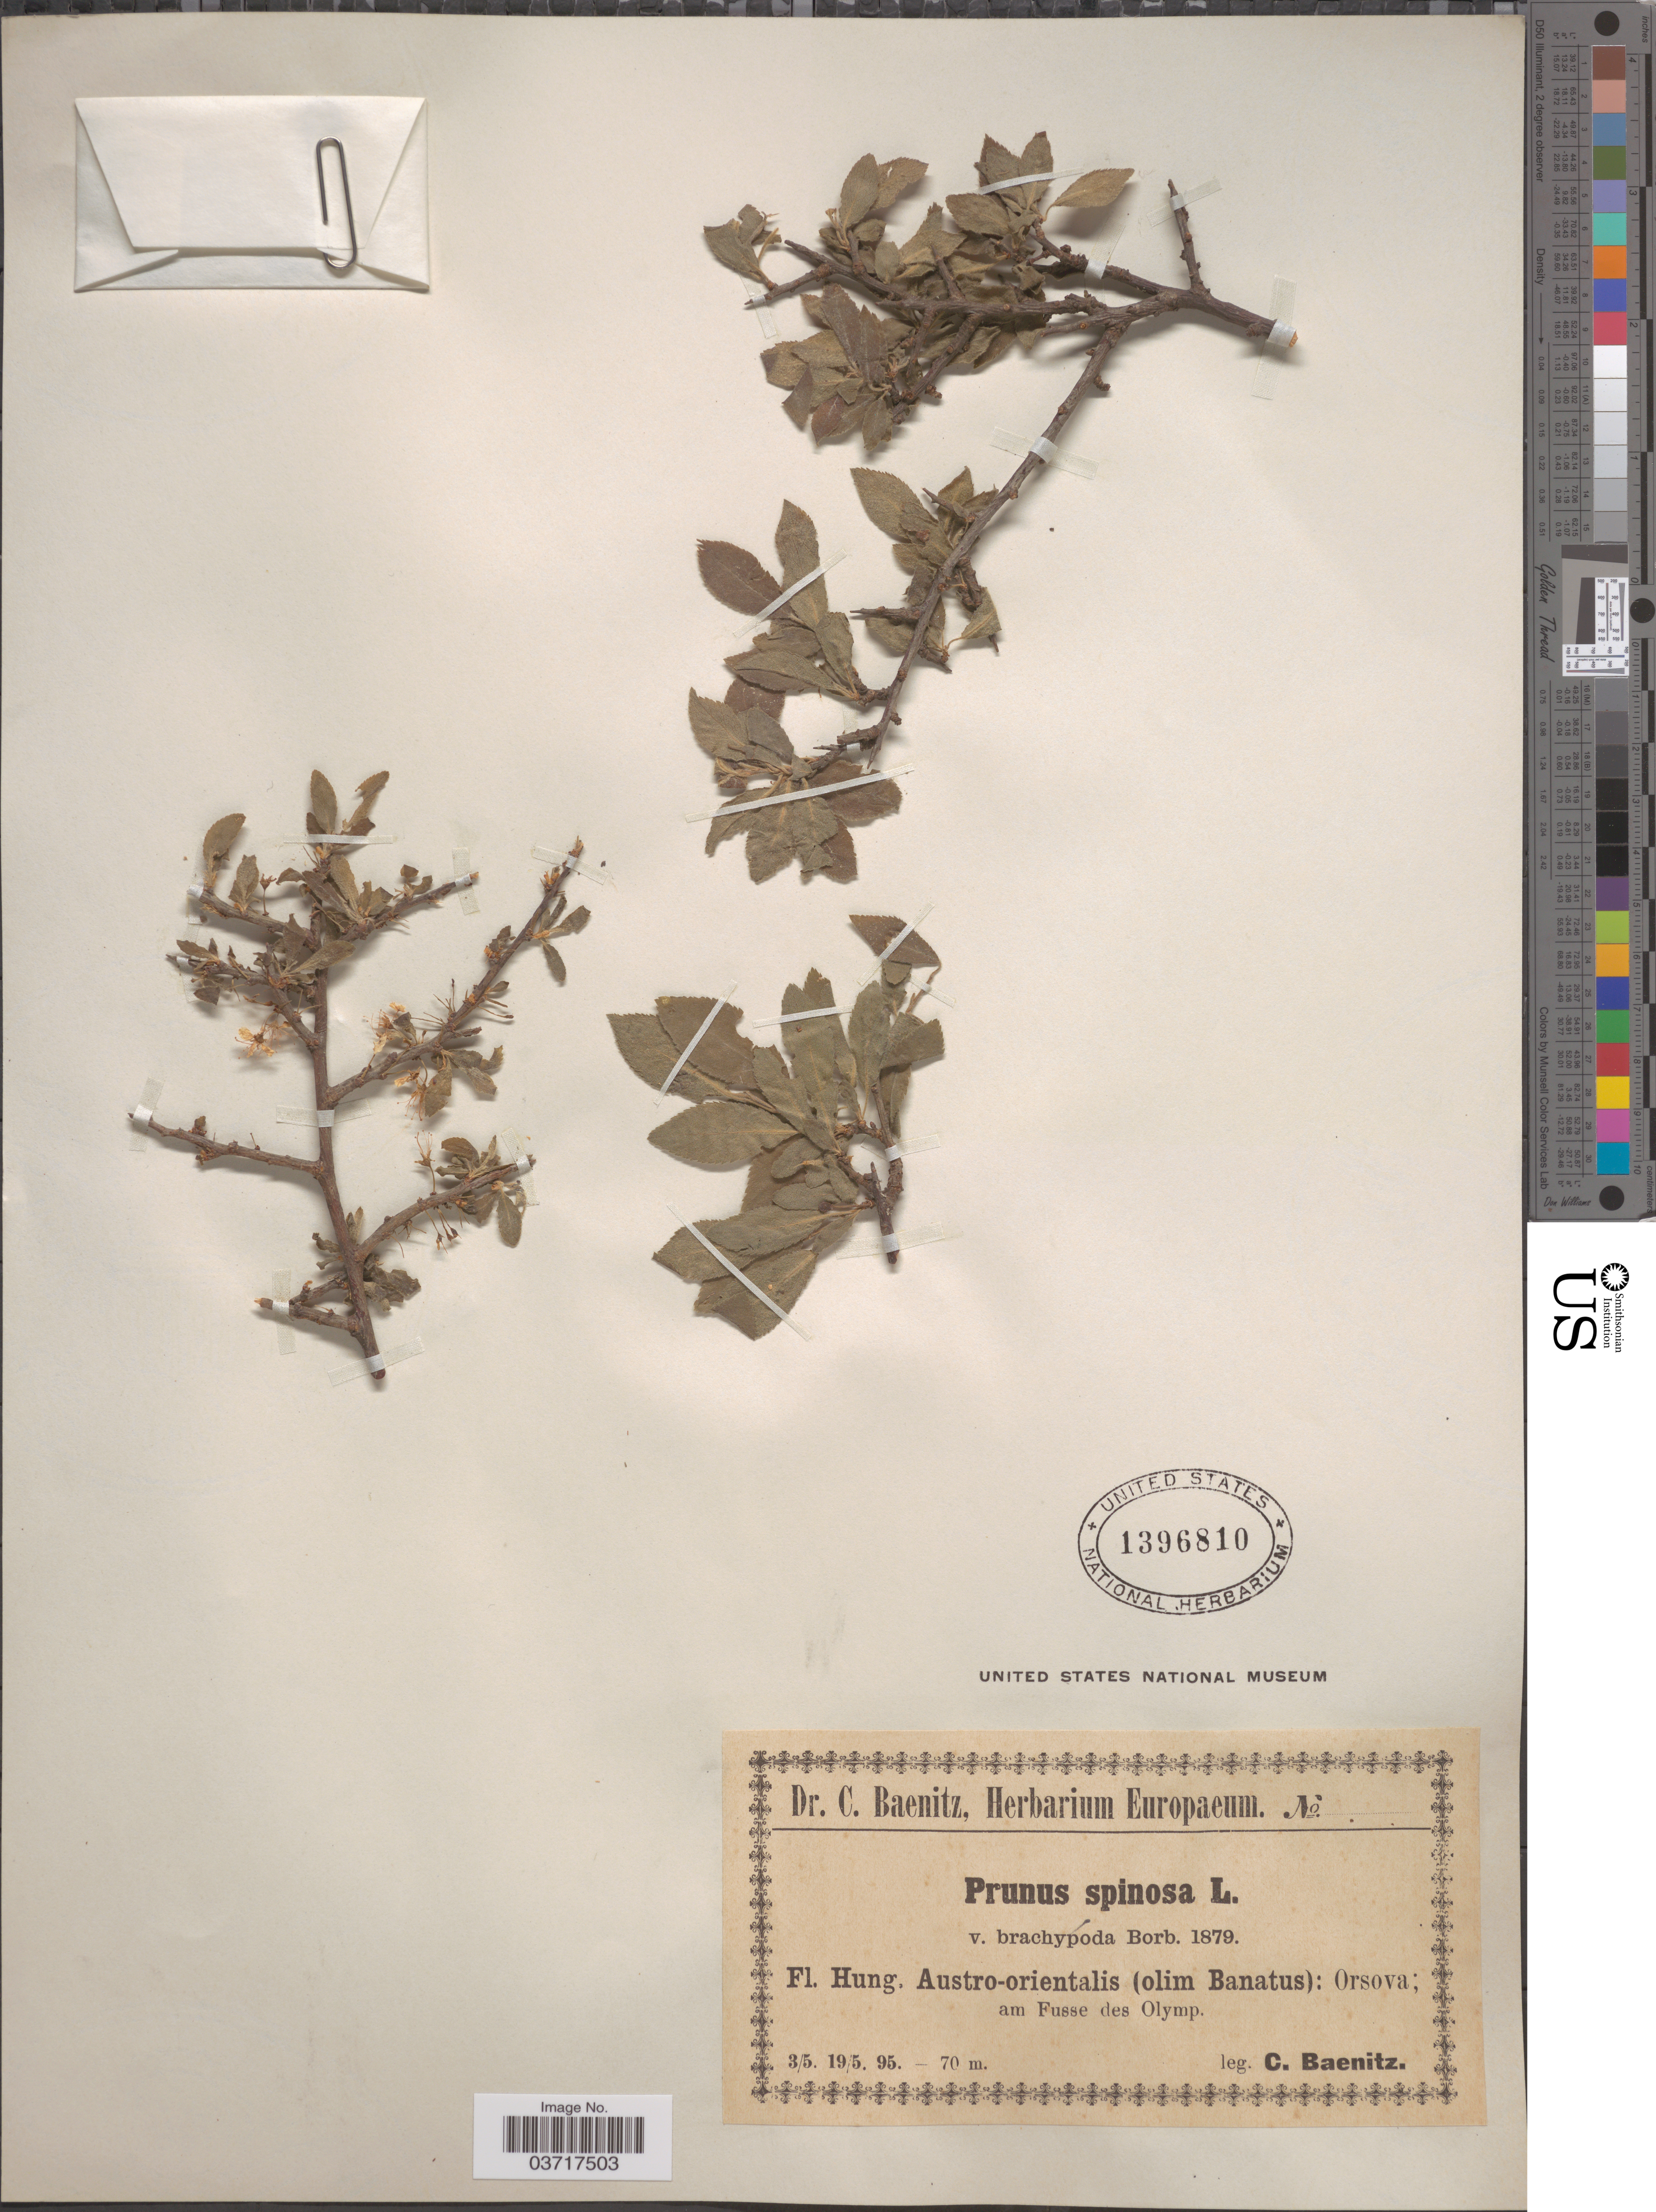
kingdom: Plantae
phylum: Tracheophyta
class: Magnoliopsida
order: Rosales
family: Rosaceae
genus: Prunus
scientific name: Prunus spinosa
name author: L.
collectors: C. G. Baenitz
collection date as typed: Transcribed d/m/y: 3/5/95 to 19/5/95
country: Hungary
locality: Austro-orientalis (olim Banatus): Orsova; am Fusse des Olymp.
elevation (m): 70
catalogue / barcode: US 1396810